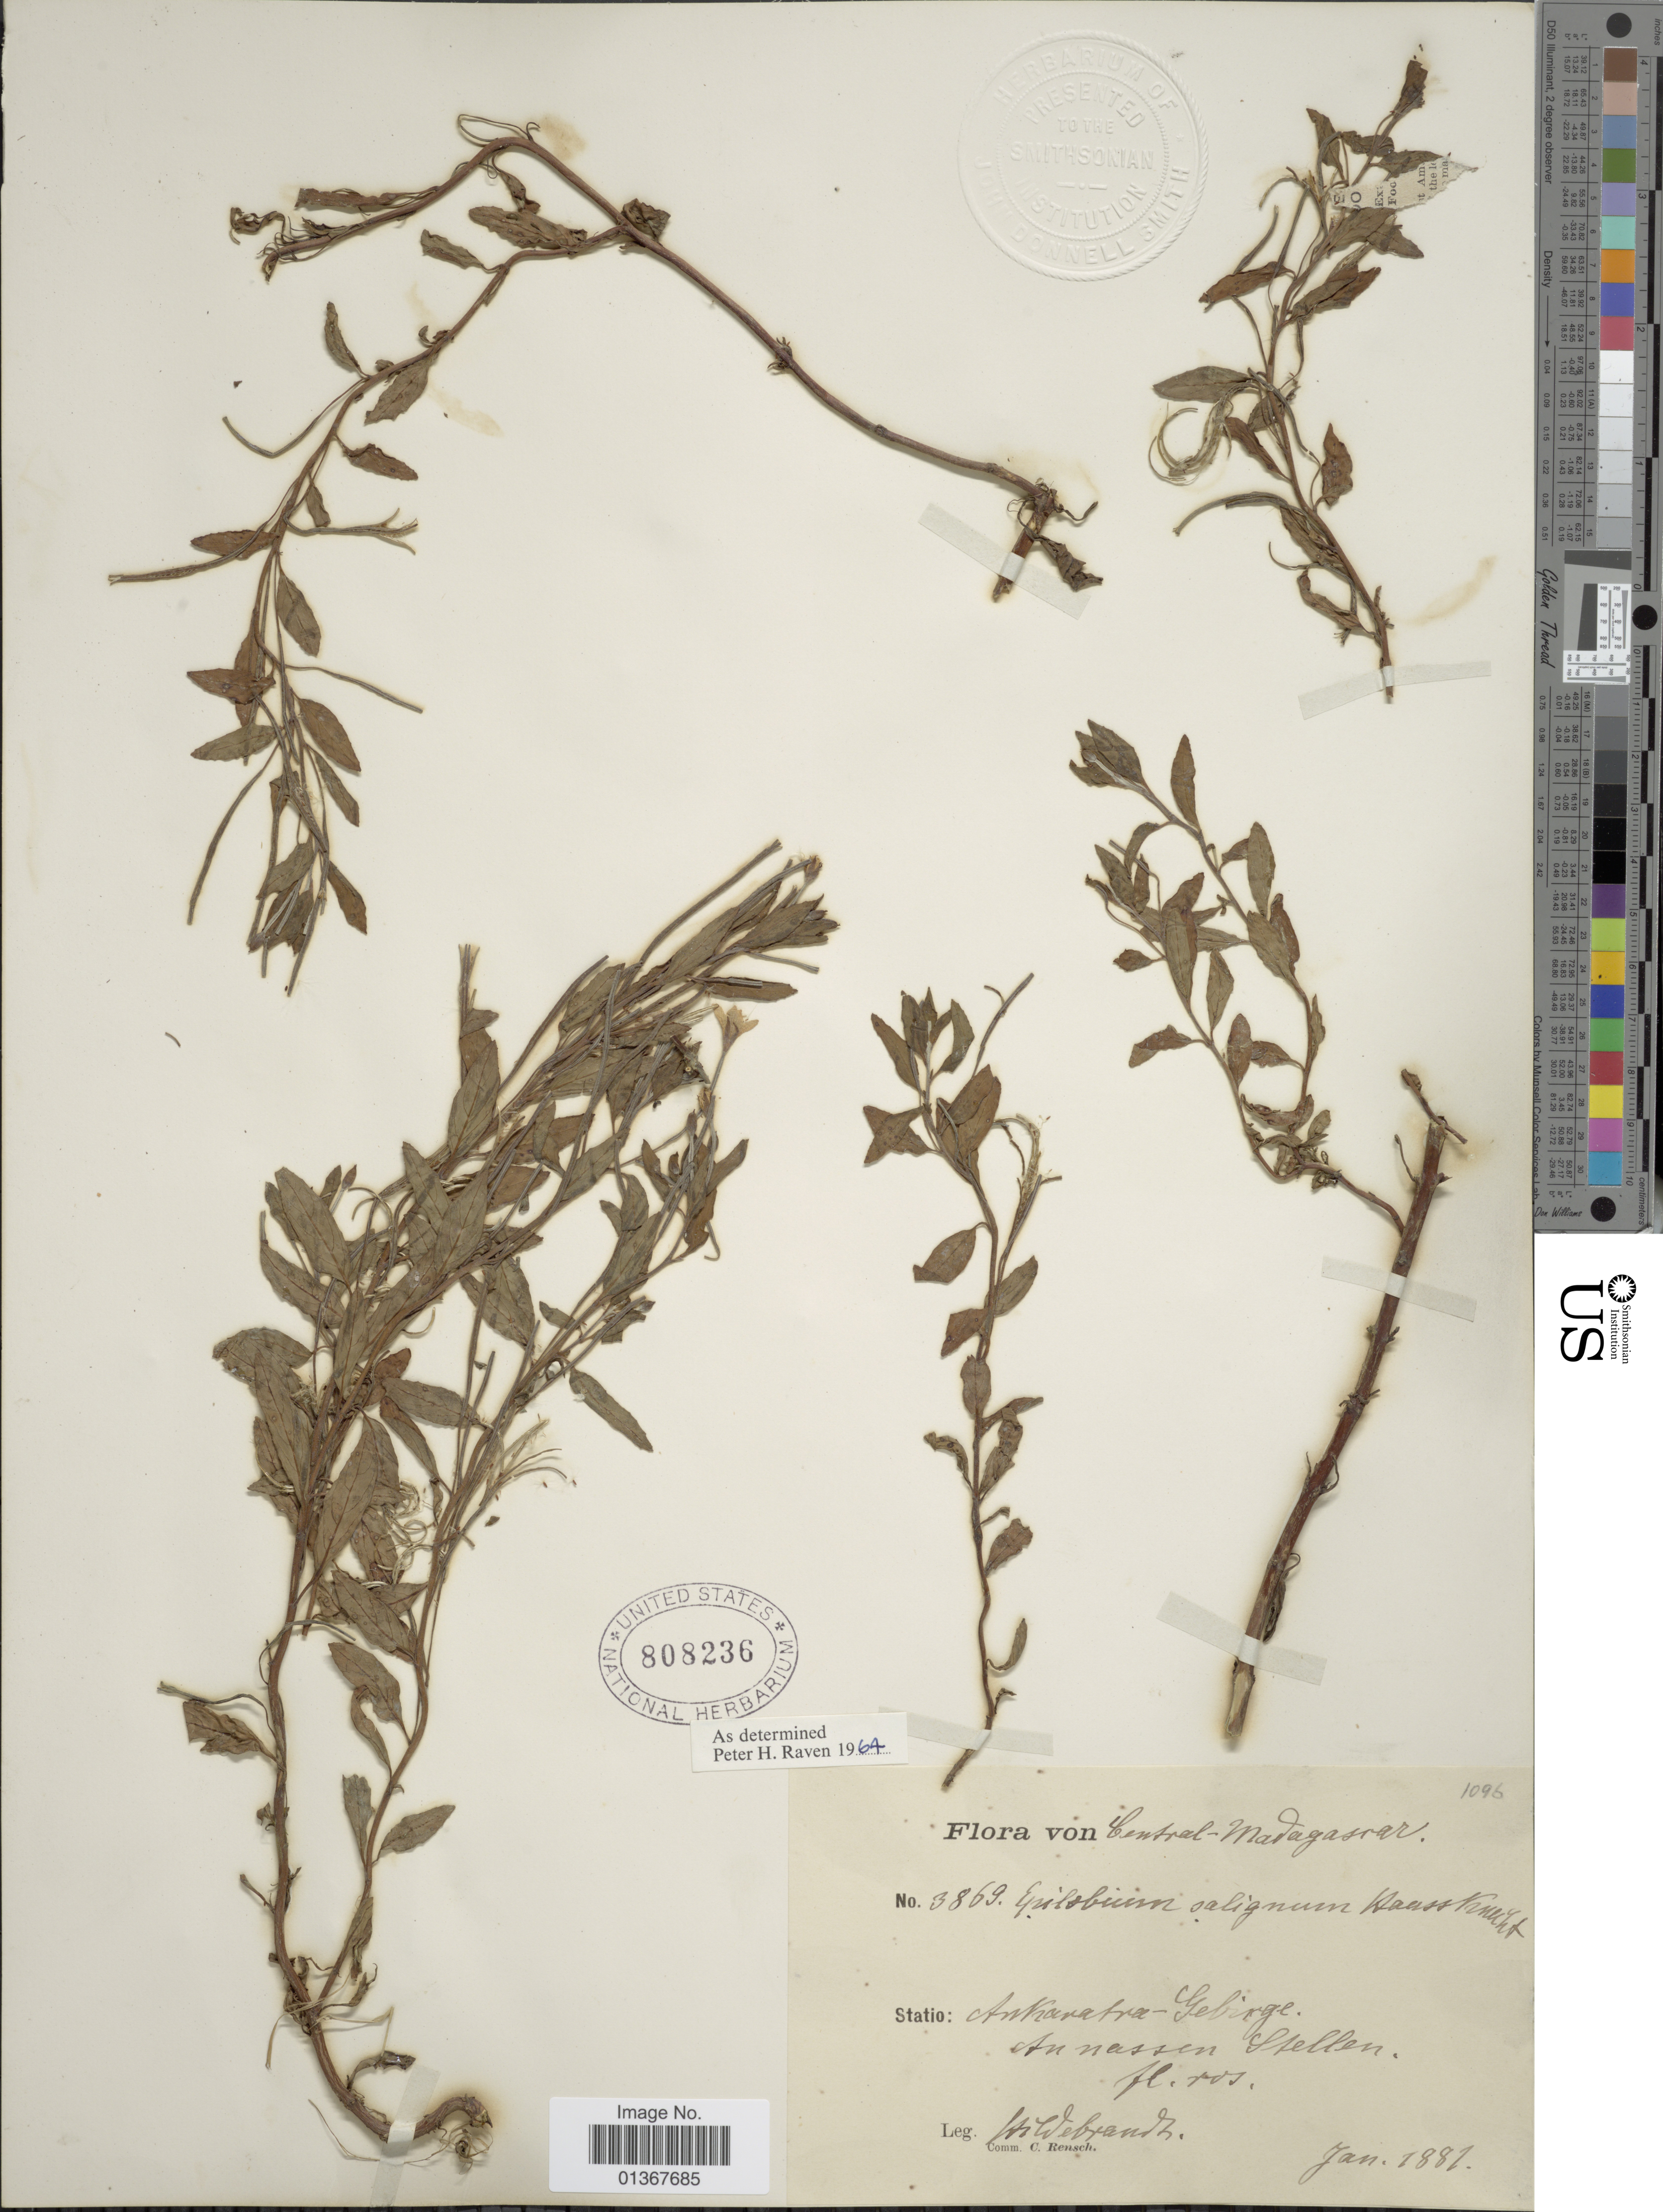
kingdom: Plantae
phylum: Tracheophyta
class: Magnoliopsida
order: Myrtales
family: Onagraceae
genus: Epilobium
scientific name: Epilobium salignum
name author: Hausskn.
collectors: J. Hildebrandt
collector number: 3869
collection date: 1881-01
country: Madagascar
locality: Central-Madagascar. Ankaratra-Gebirge. An nassen Stellen.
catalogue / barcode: US 808236